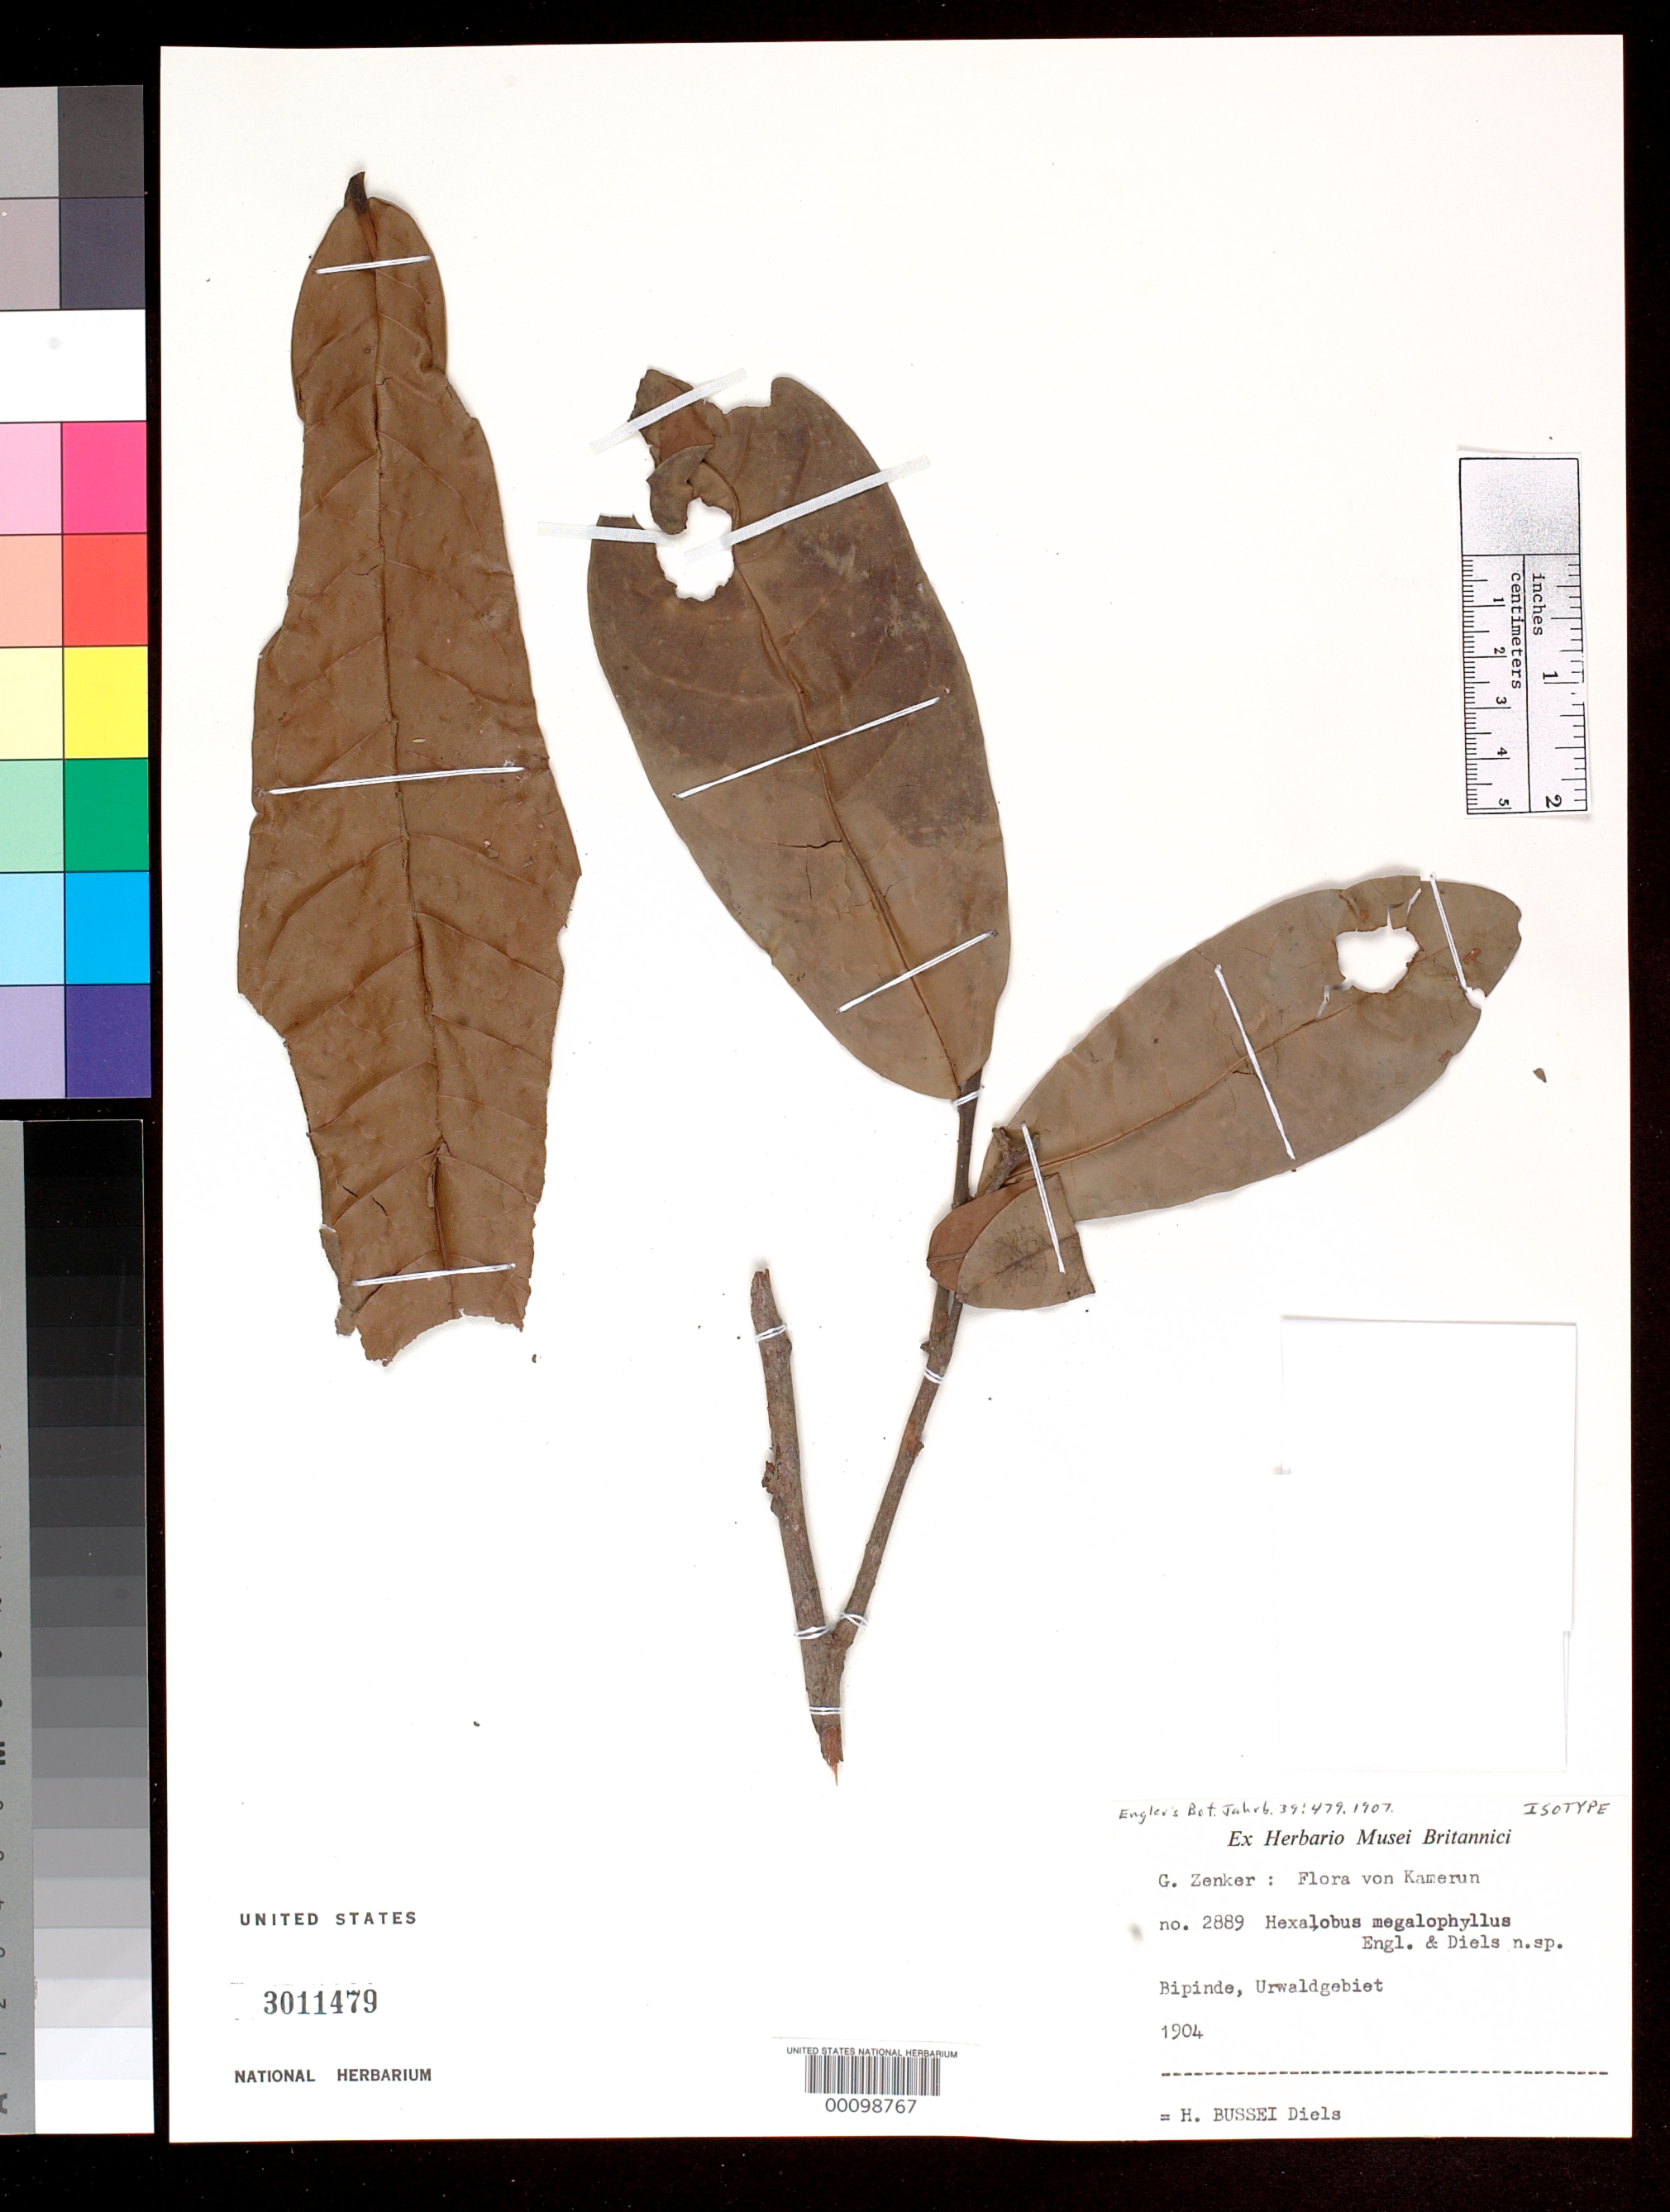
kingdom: Plantae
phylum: Tracheophyta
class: Magnoliopsida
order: Magnoliales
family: Annonaceae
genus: Hexalobus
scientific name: Hexalobus megalophyllus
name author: Engl. & Diels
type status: Isotype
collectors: G. A. Zenker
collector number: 2889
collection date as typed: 1904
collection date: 1904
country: Cameroon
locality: Bipinde, Urwaldgebiet.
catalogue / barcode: US 3011479